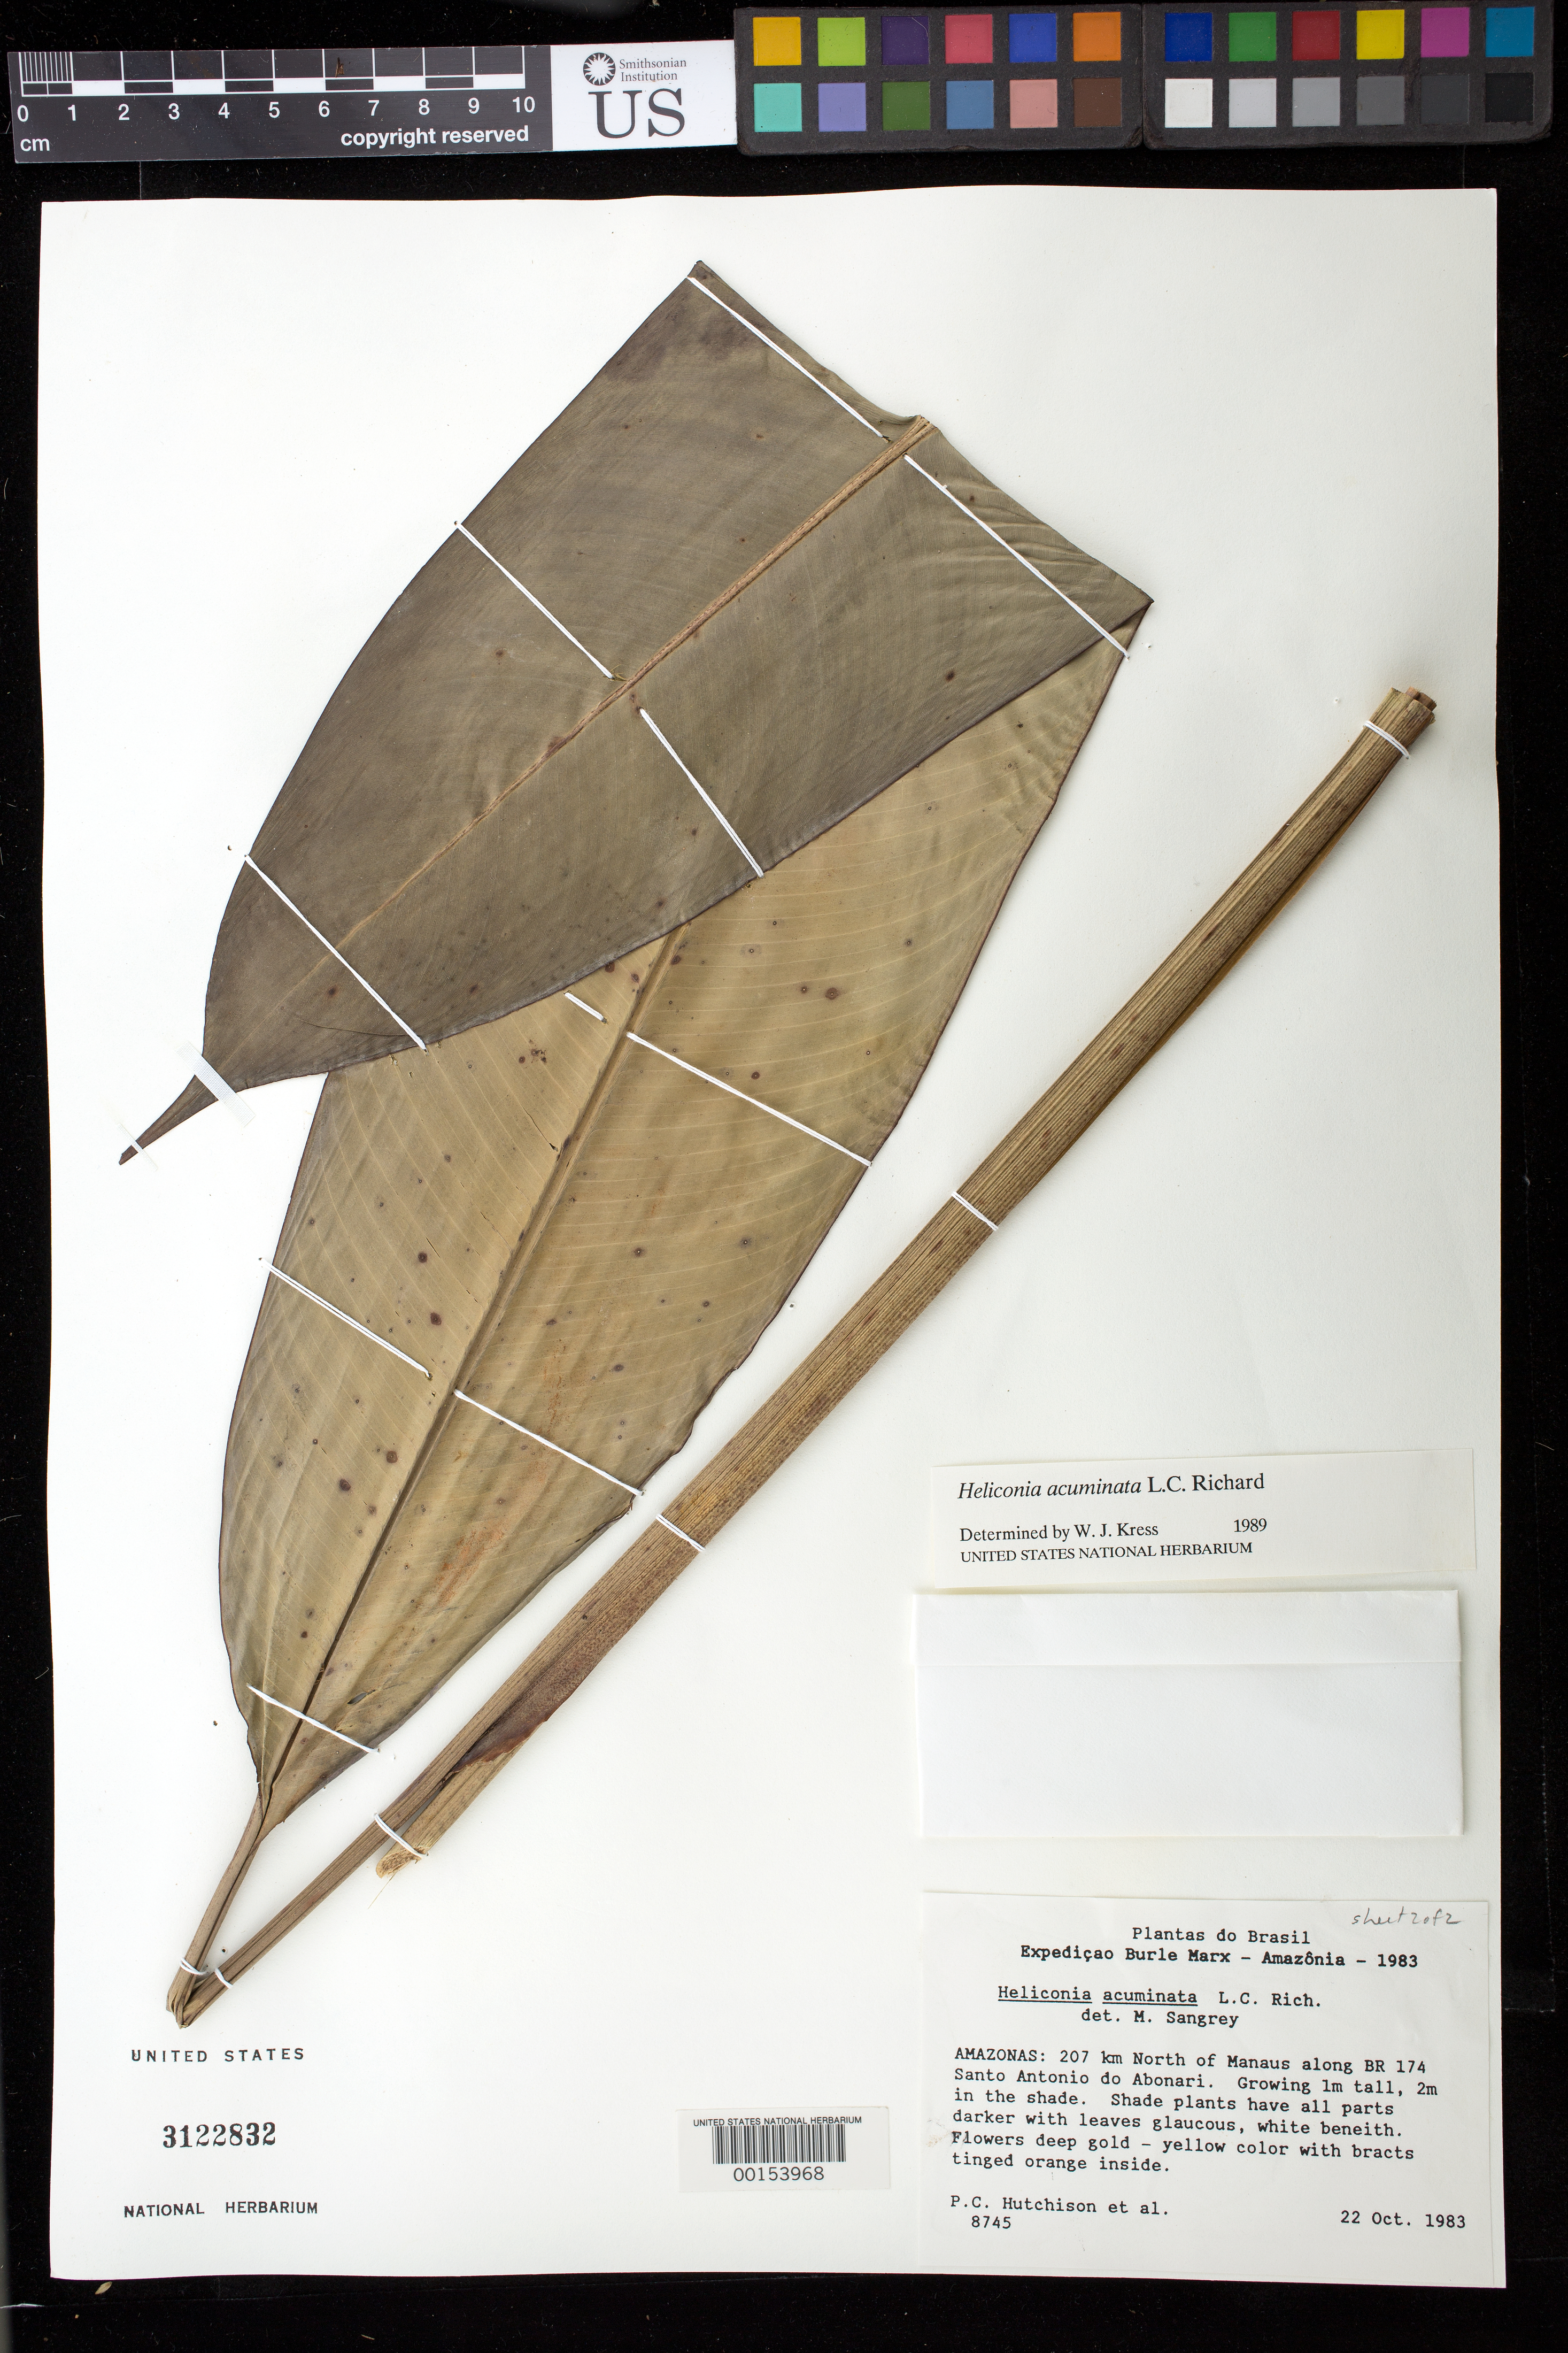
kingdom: Plantae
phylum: Tracheophyta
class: Liliopsida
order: Zingiberales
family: Heliconiaceae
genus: Heliconia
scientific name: Heliconia acuminata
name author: A. Rich.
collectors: P. C. Hutchison & et al.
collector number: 8745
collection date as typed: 22 Oct 1983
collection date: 1983-10-22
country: Brazil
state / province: Amazonas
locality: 207 km N of Manaus along BR 174 Santo Antonio do Abonari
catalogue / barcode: US 3122832